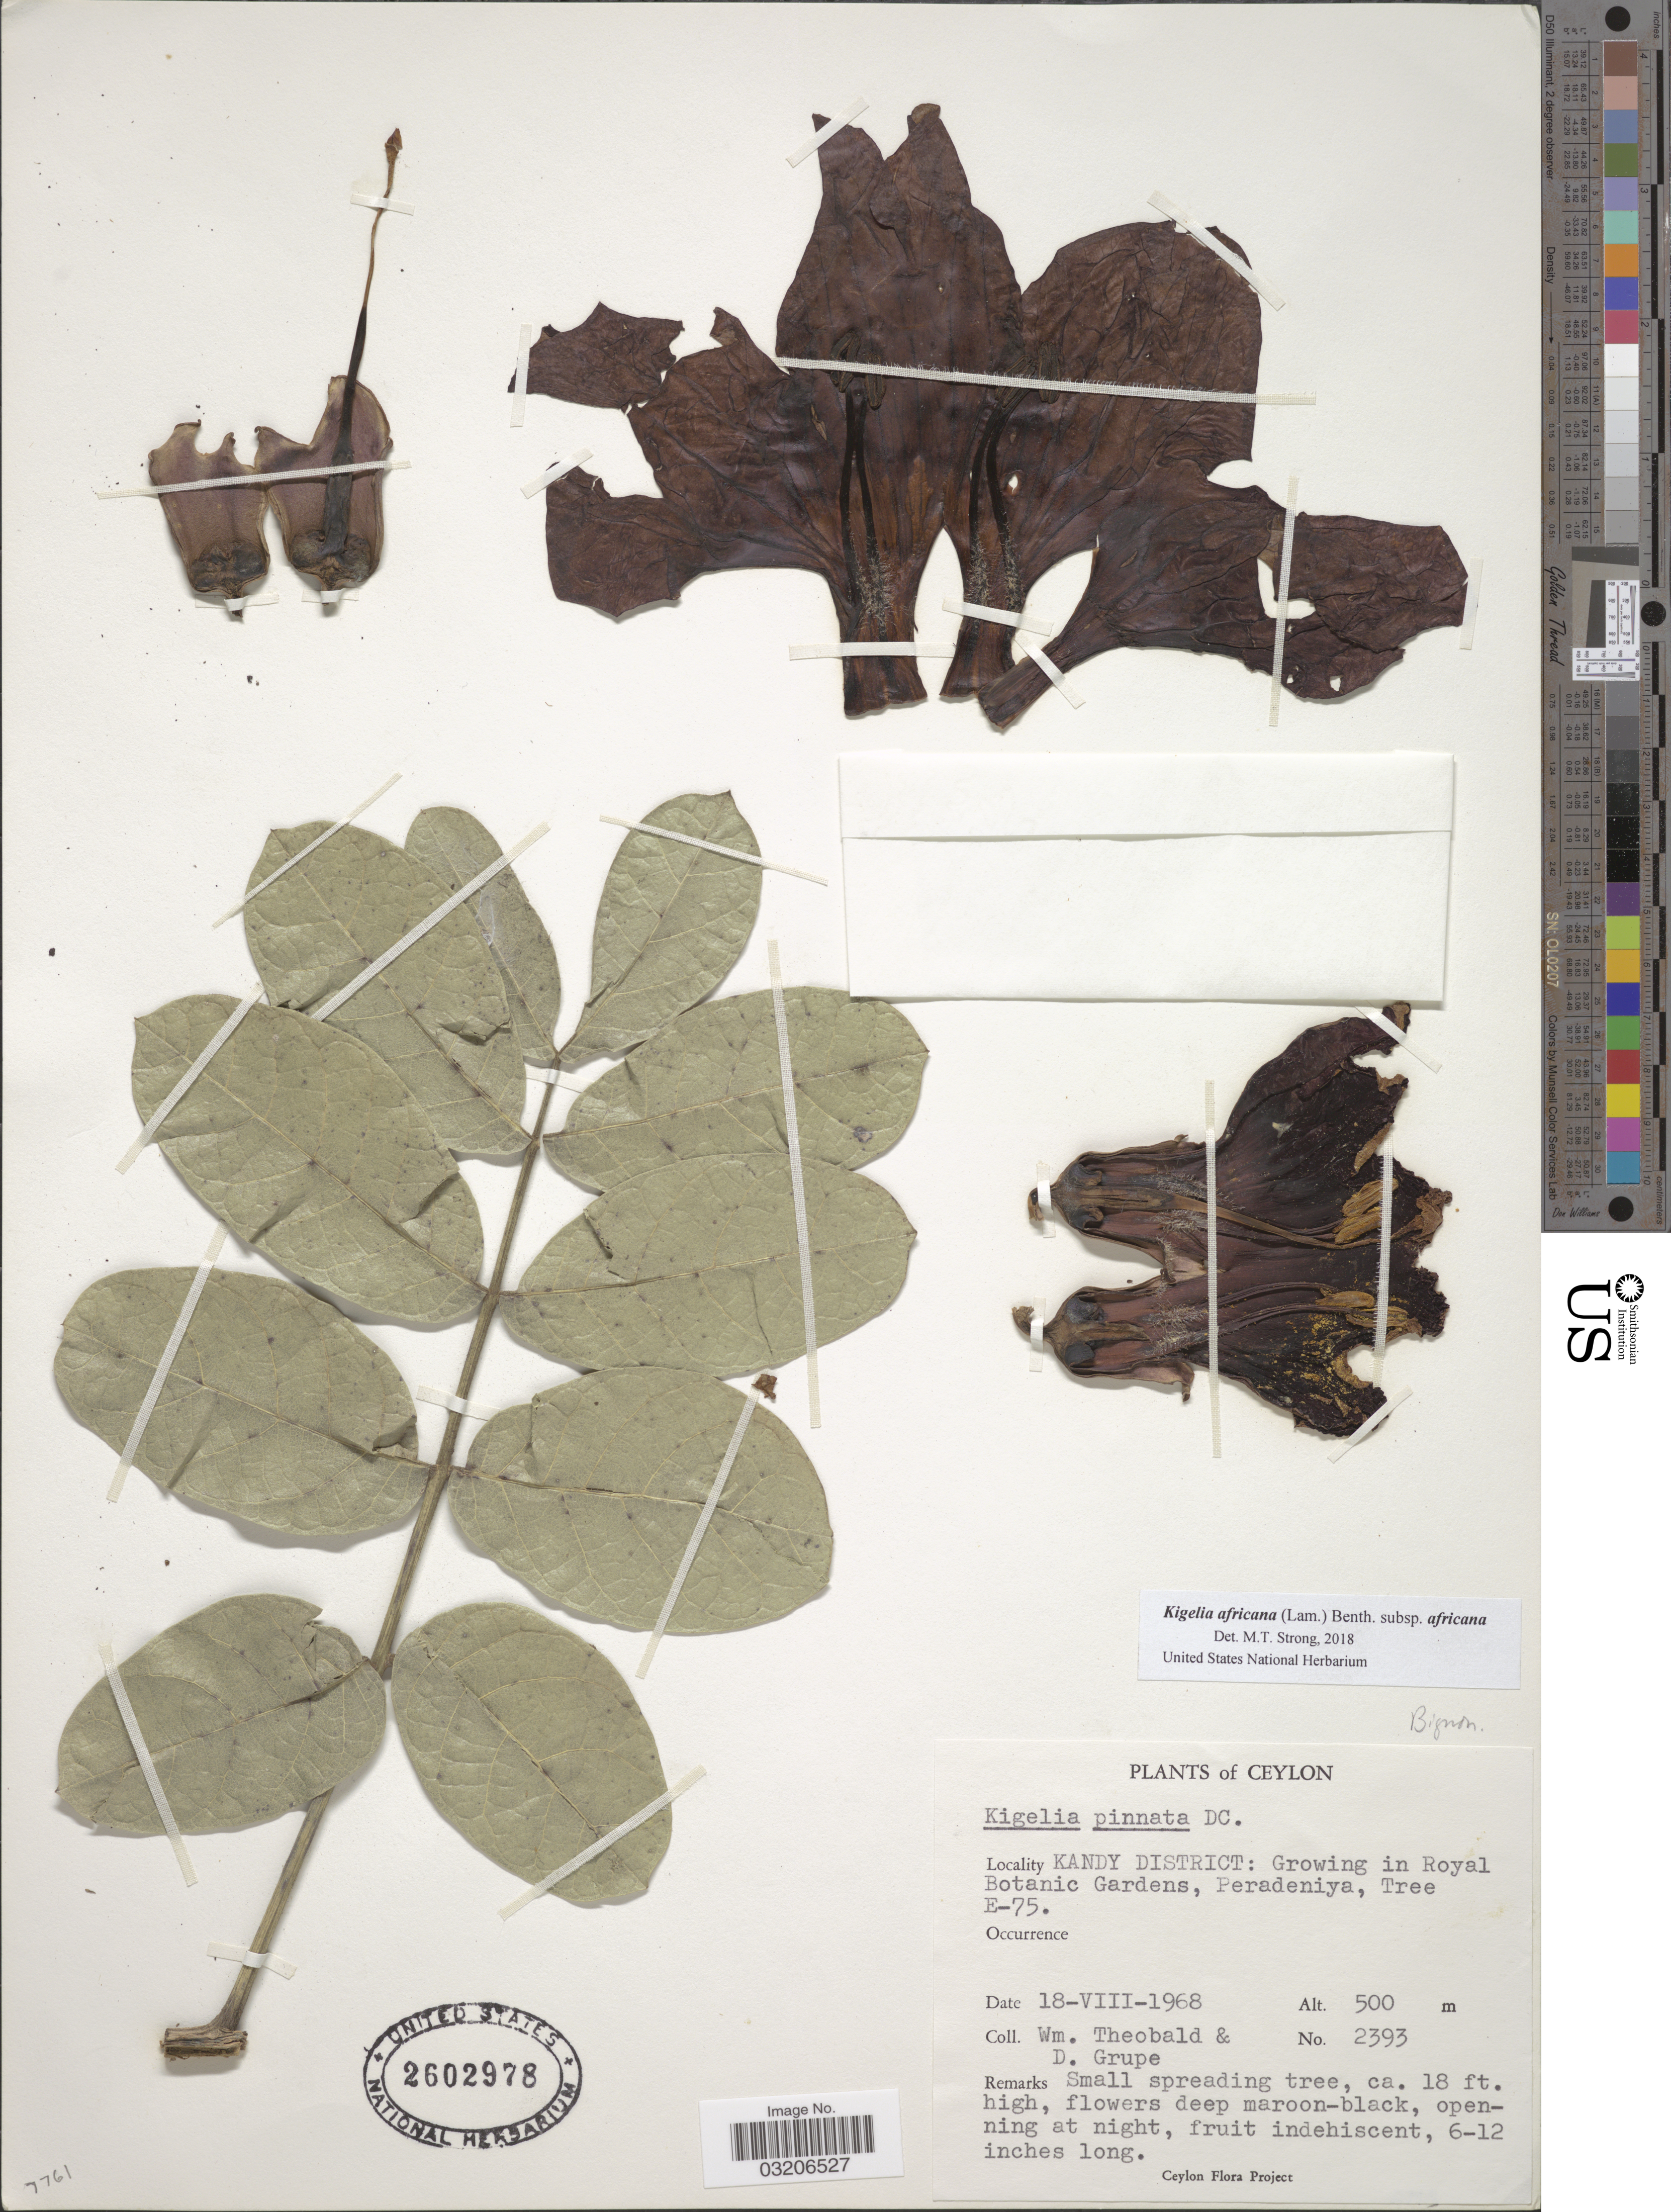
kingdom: Plantae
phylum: Tracheophyta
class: Magnoliopsida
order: Lamiales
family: Bignoniaceae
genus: Kigelia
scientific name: Kigelia africana subsp. africana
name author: (Lam.) Benth.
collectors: W. Theobald & D. Grupe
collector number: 2393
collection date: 1968-08-18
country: Sri Lanka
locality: Ceylon. Kandy District: Growing in Royal Botanic Gardens, Peradeniya, Tree E-75.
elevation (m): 500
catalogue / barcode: US 2602978